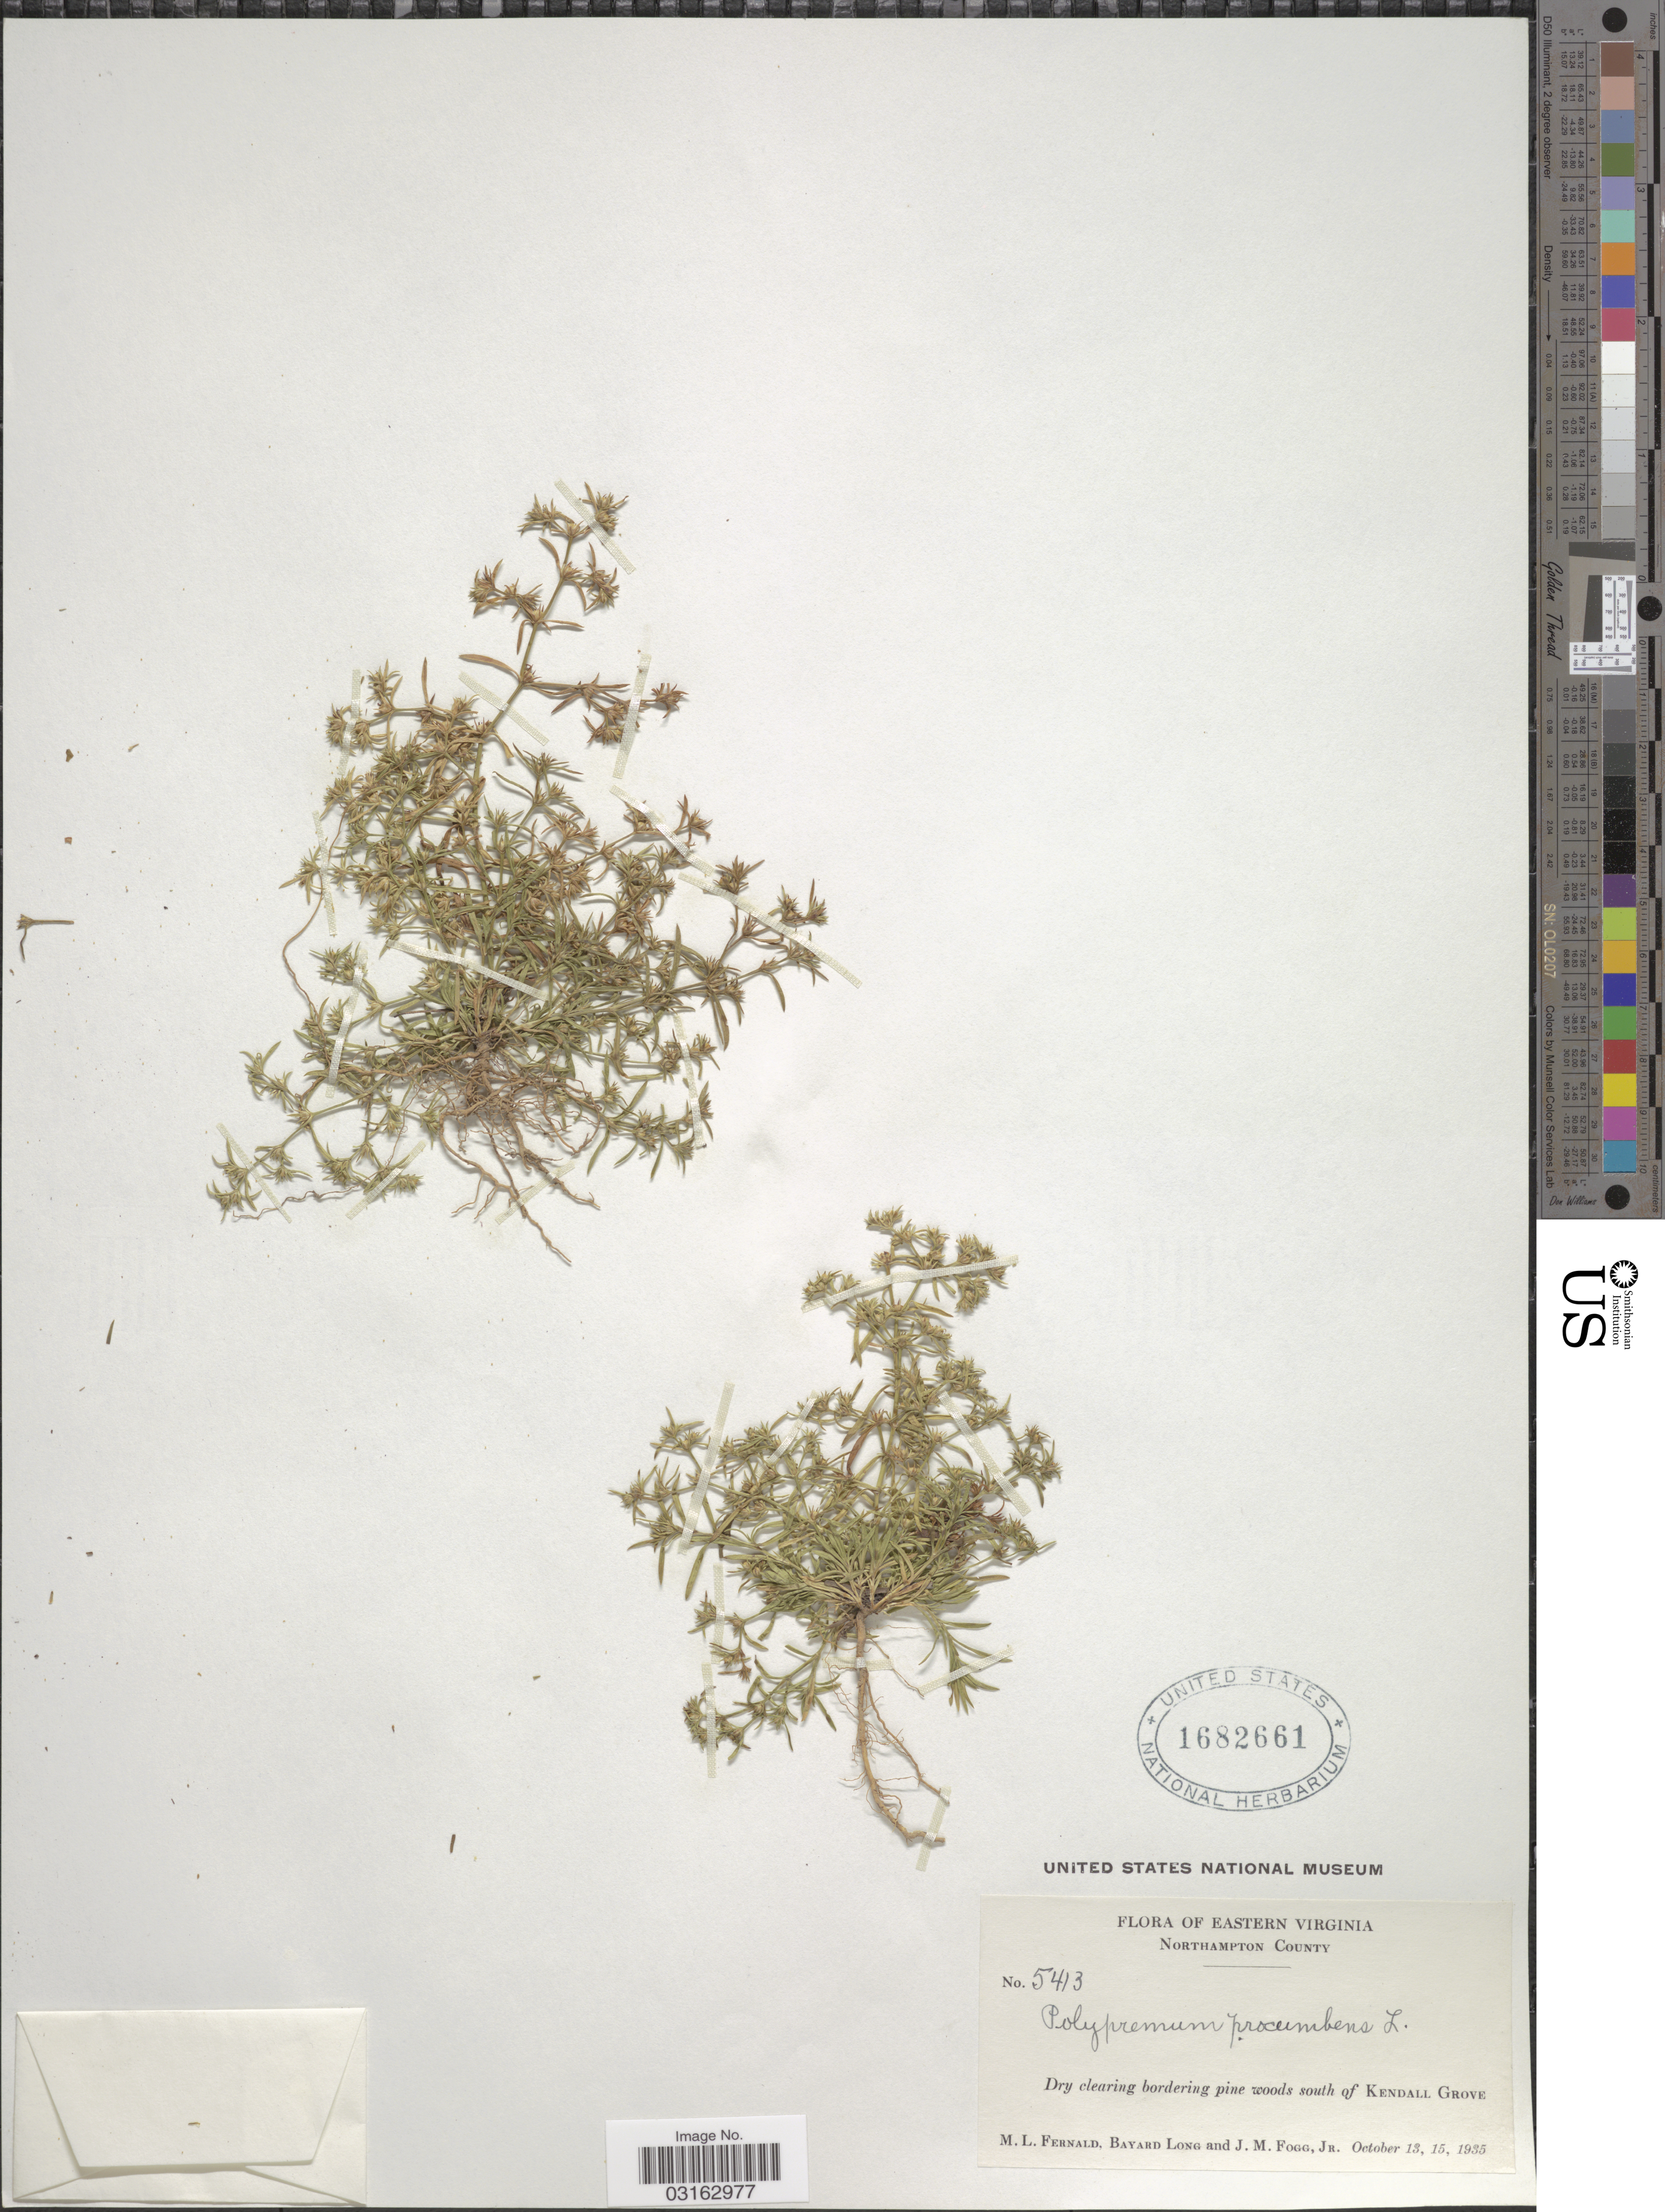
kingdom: Plantae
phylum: Tracheophyta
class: Magnoliopsida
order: Lamiales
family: Tetrachondraceae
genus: Polypremum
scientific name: Polypremum procumbens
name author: L.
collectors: M. L. Fernald, B. Long & J. Fogg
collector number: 5413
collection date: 1935-10-13/1935-10-15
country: United States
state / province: Virginia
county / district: Northampton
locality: Eastern Virginia, Dry clearing bordering pine woods S of Kendall Grove.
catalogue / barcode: US 1682661